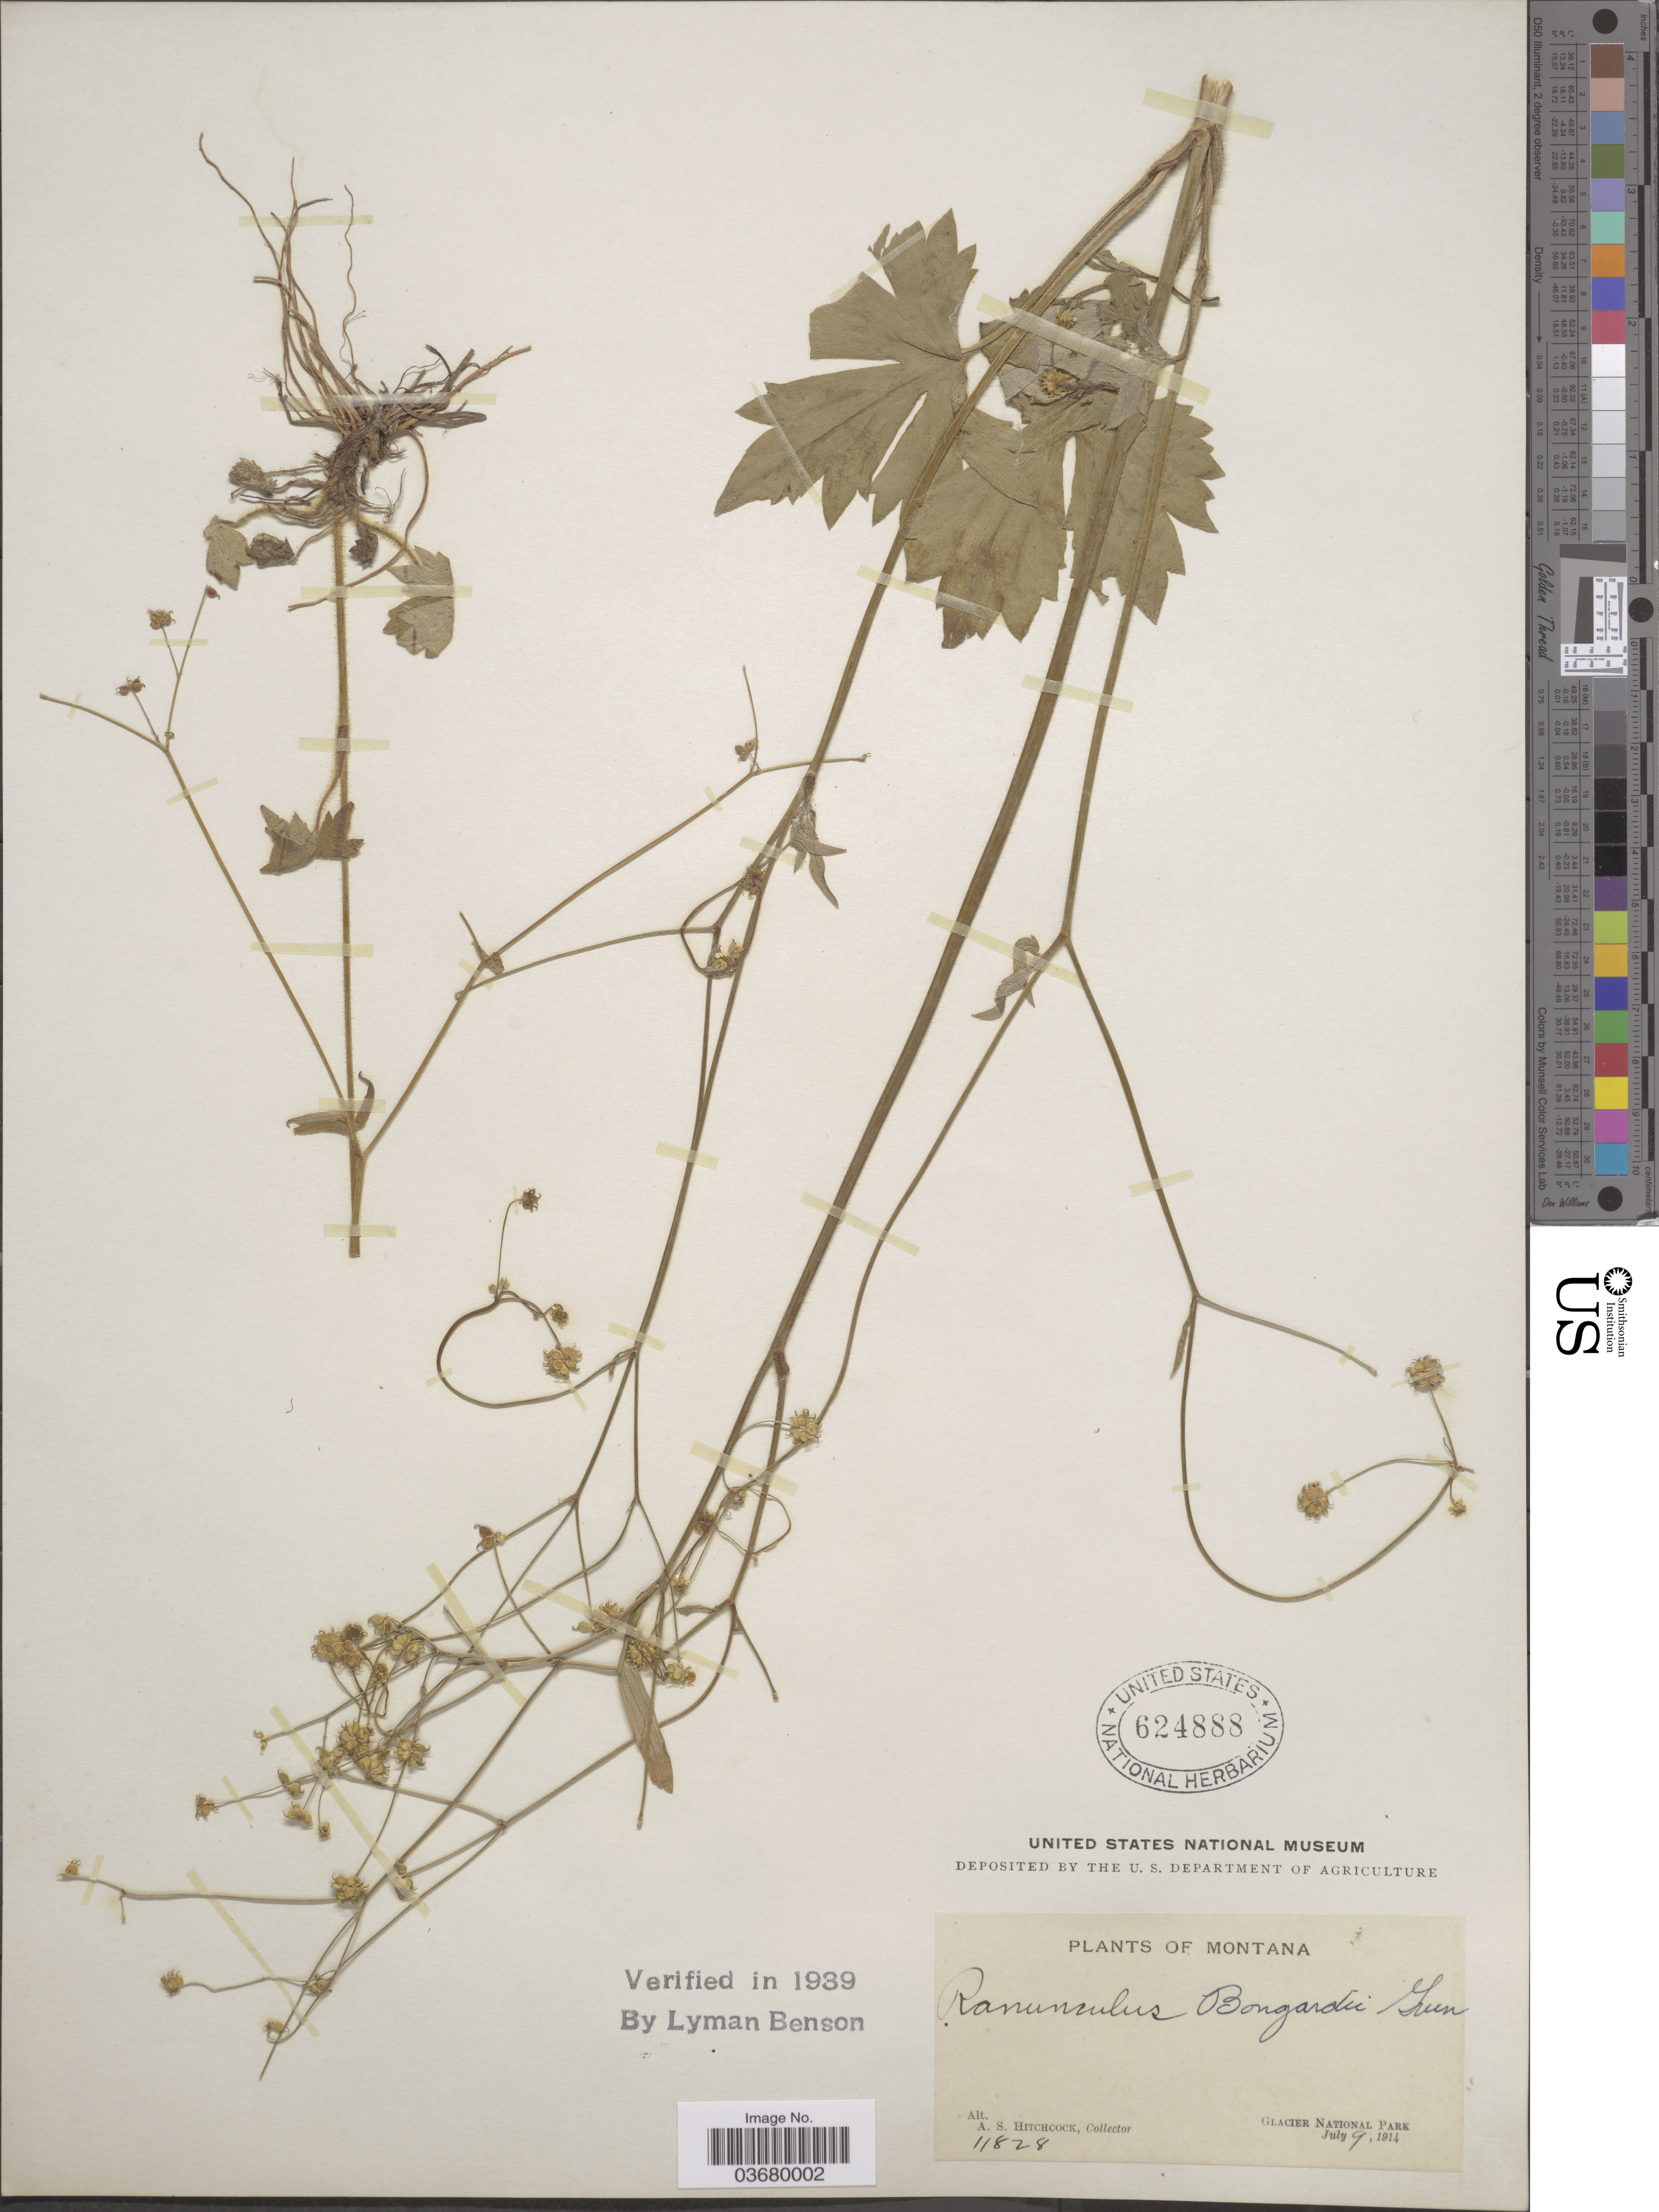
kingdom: Plantae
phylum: Tracheophyta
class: Magnoliopsida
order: Ranunculales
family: Ranunculaceae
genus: Ranunculus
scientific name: Ranunculus bongardii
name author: Greene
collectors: A. S. Hitchcock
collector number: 11828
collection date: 1914-07-09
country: United States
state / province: Montana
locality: Glacier National Park.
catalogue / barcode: US 624888